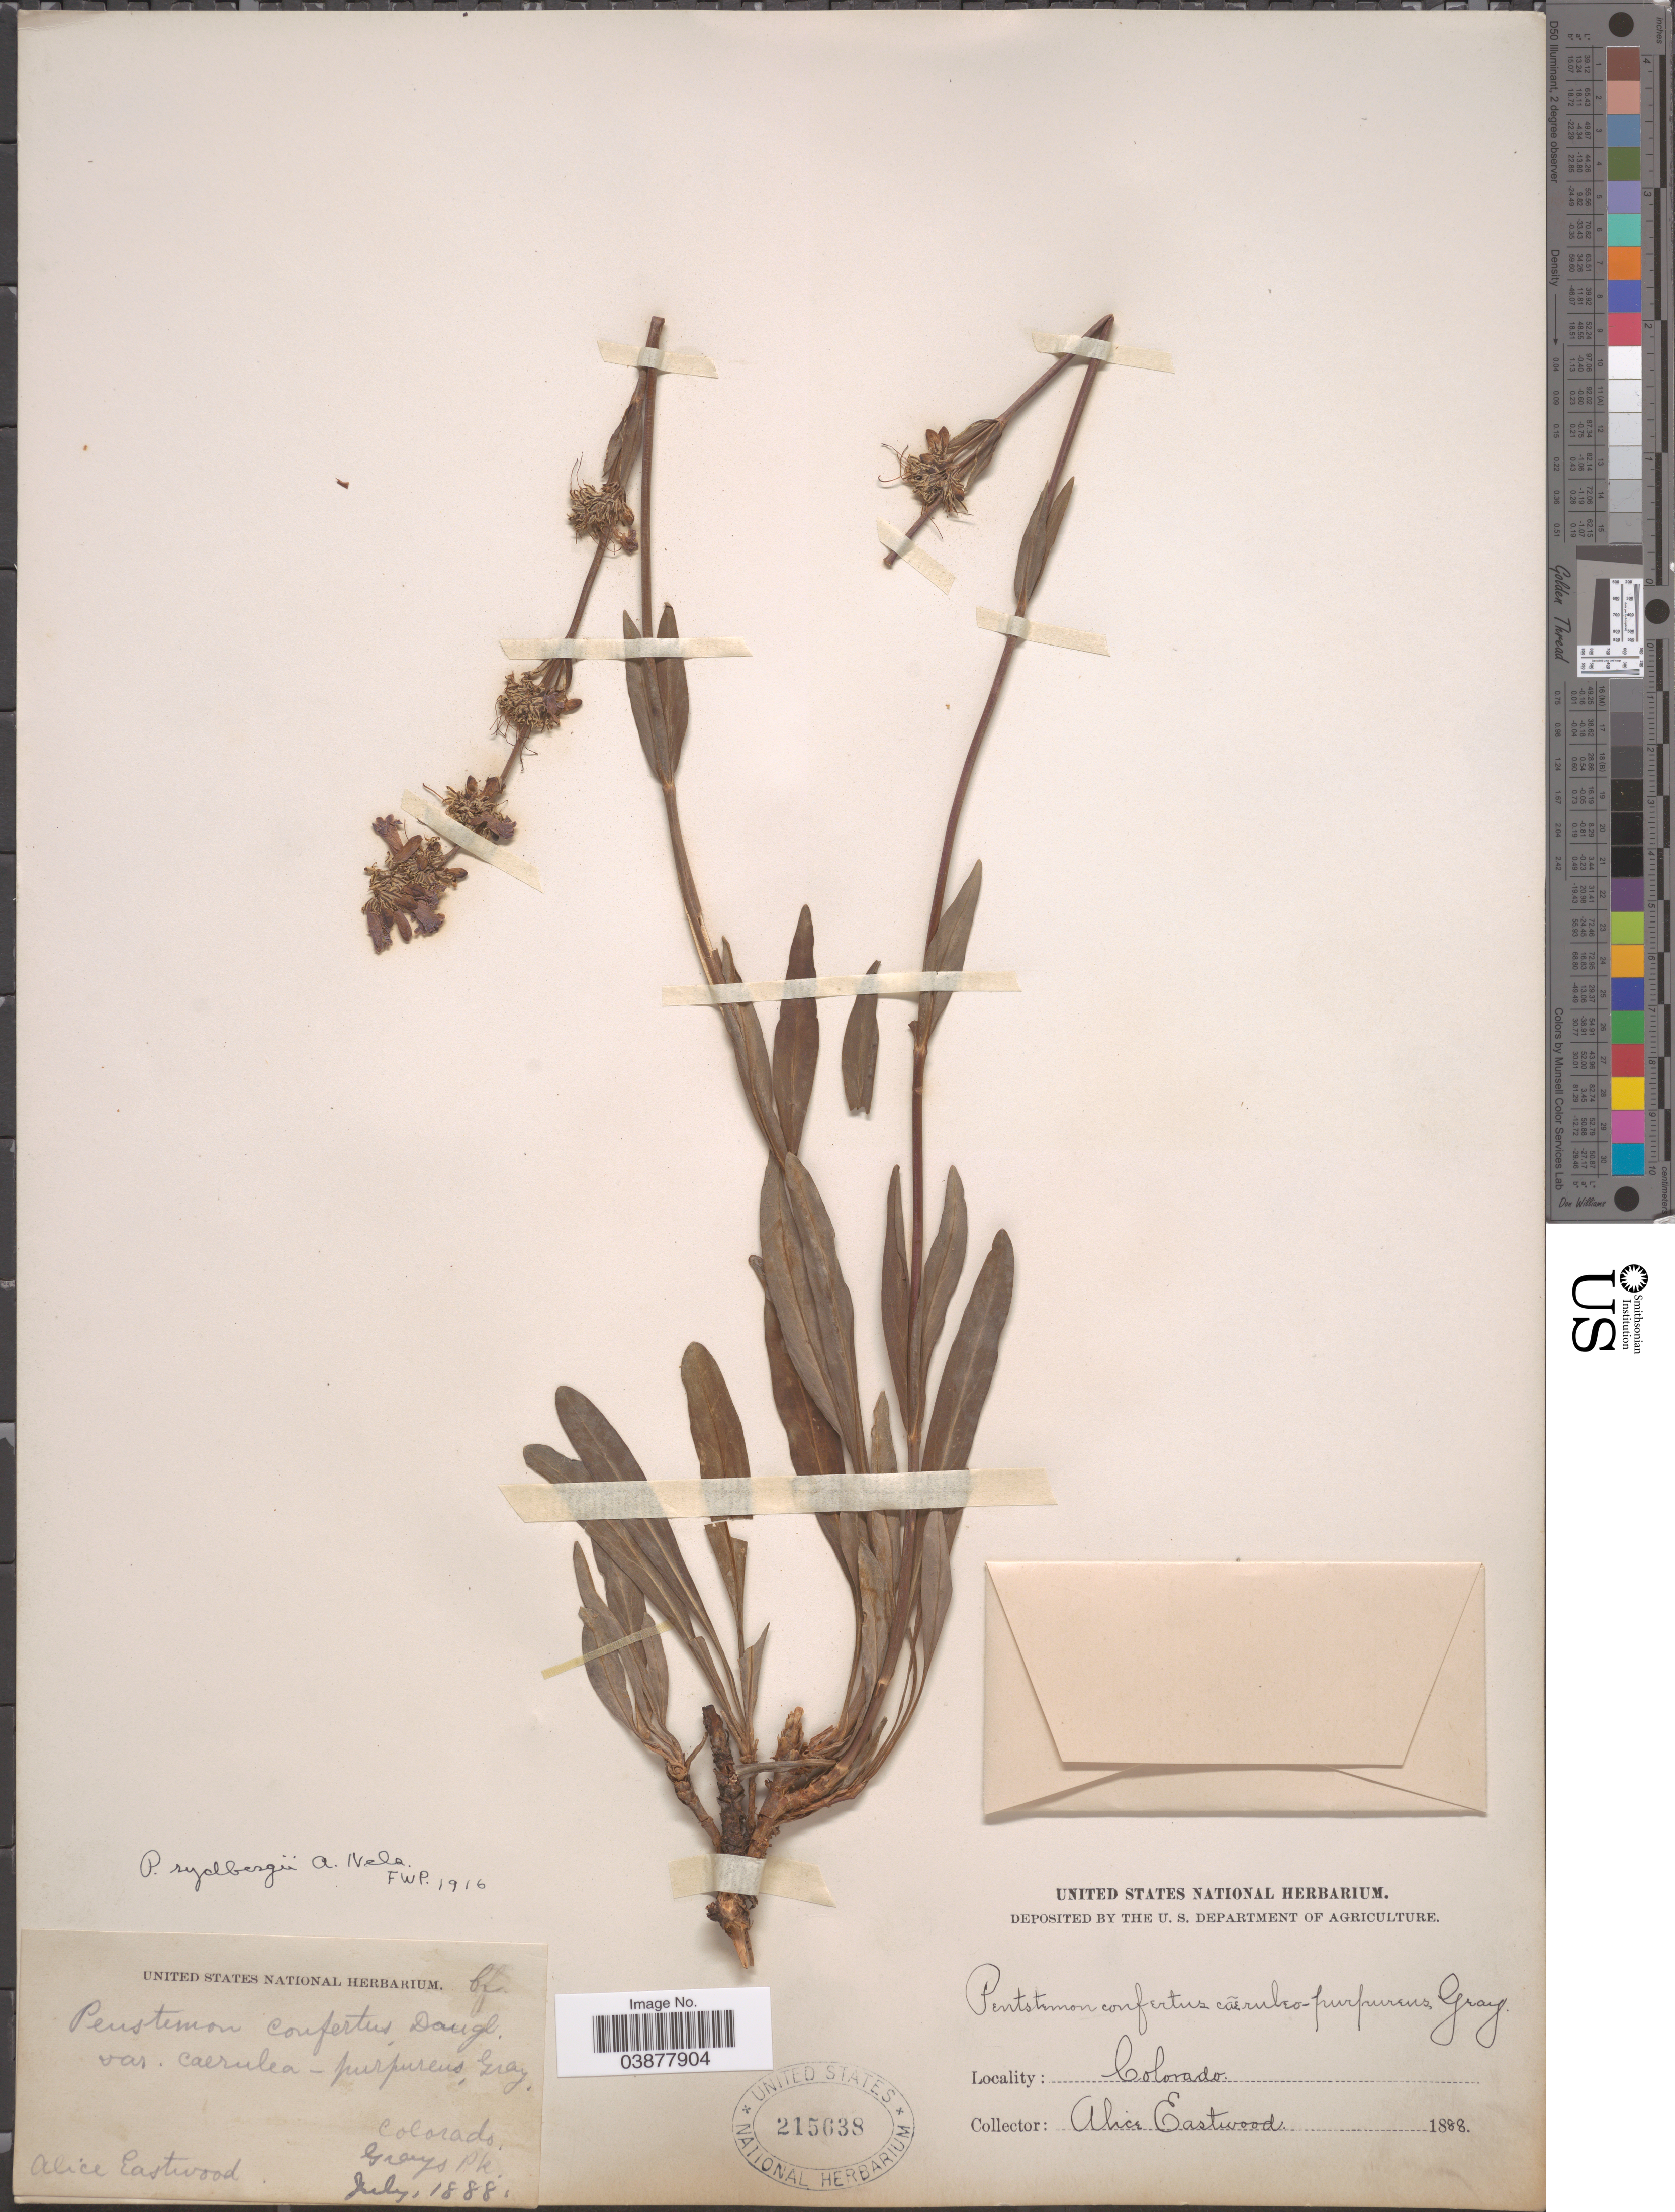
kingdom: Plantae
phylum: Tracheophyta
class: Magnoliopsida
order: Lamiales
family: Plantaginaceae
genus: Penstemon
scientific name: Penstemon rydbergii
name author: A. Nelson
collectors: A. Eastwood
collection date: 1888-07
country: United States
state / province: Colorado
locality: Grays Pk.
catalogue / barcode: US 215638